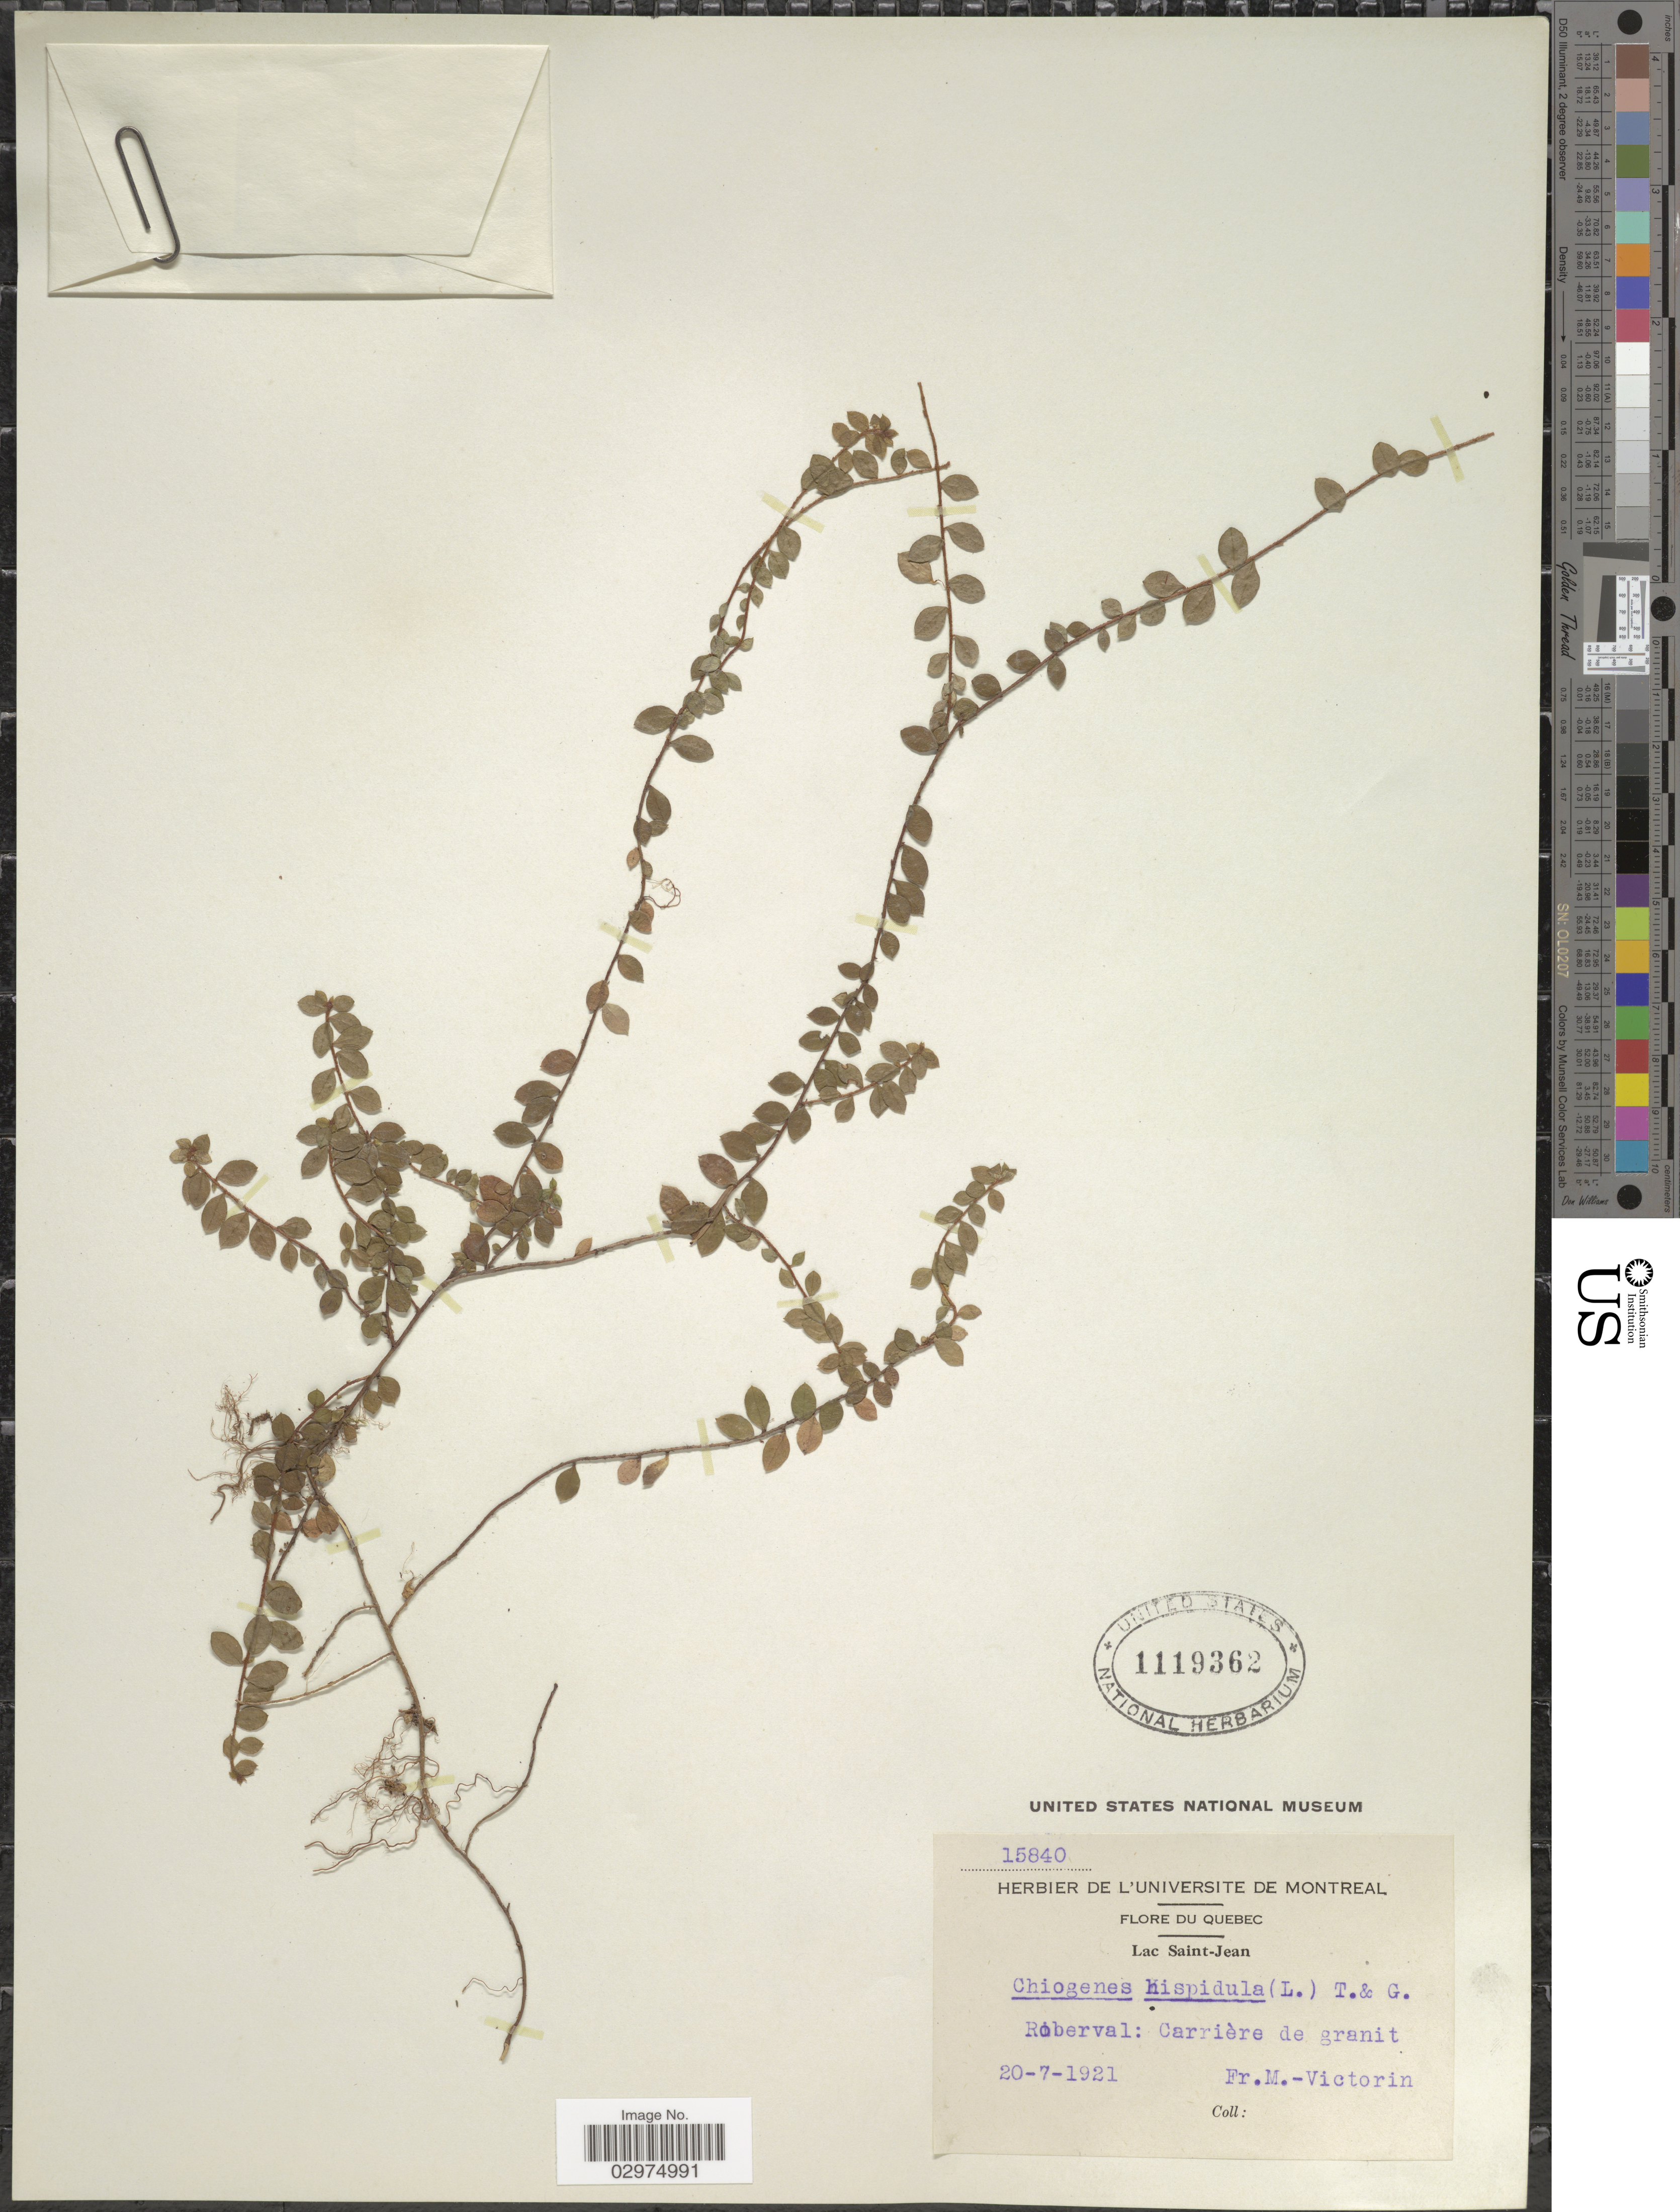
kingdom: Plantae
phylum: Tracheophyta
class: Magnoliopsida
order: Ericales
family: Ericaceae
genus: Gaultheria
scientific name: Gaultheria hispidula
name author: (L.) Muhl. ex Bigelow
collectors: F. Marie-Victorin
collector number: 15840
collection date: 1921-07-20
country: Canada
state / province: Quebec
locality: Lac Saint-Jean. Roberval: Carrière de granit.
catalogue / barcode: US 1119362